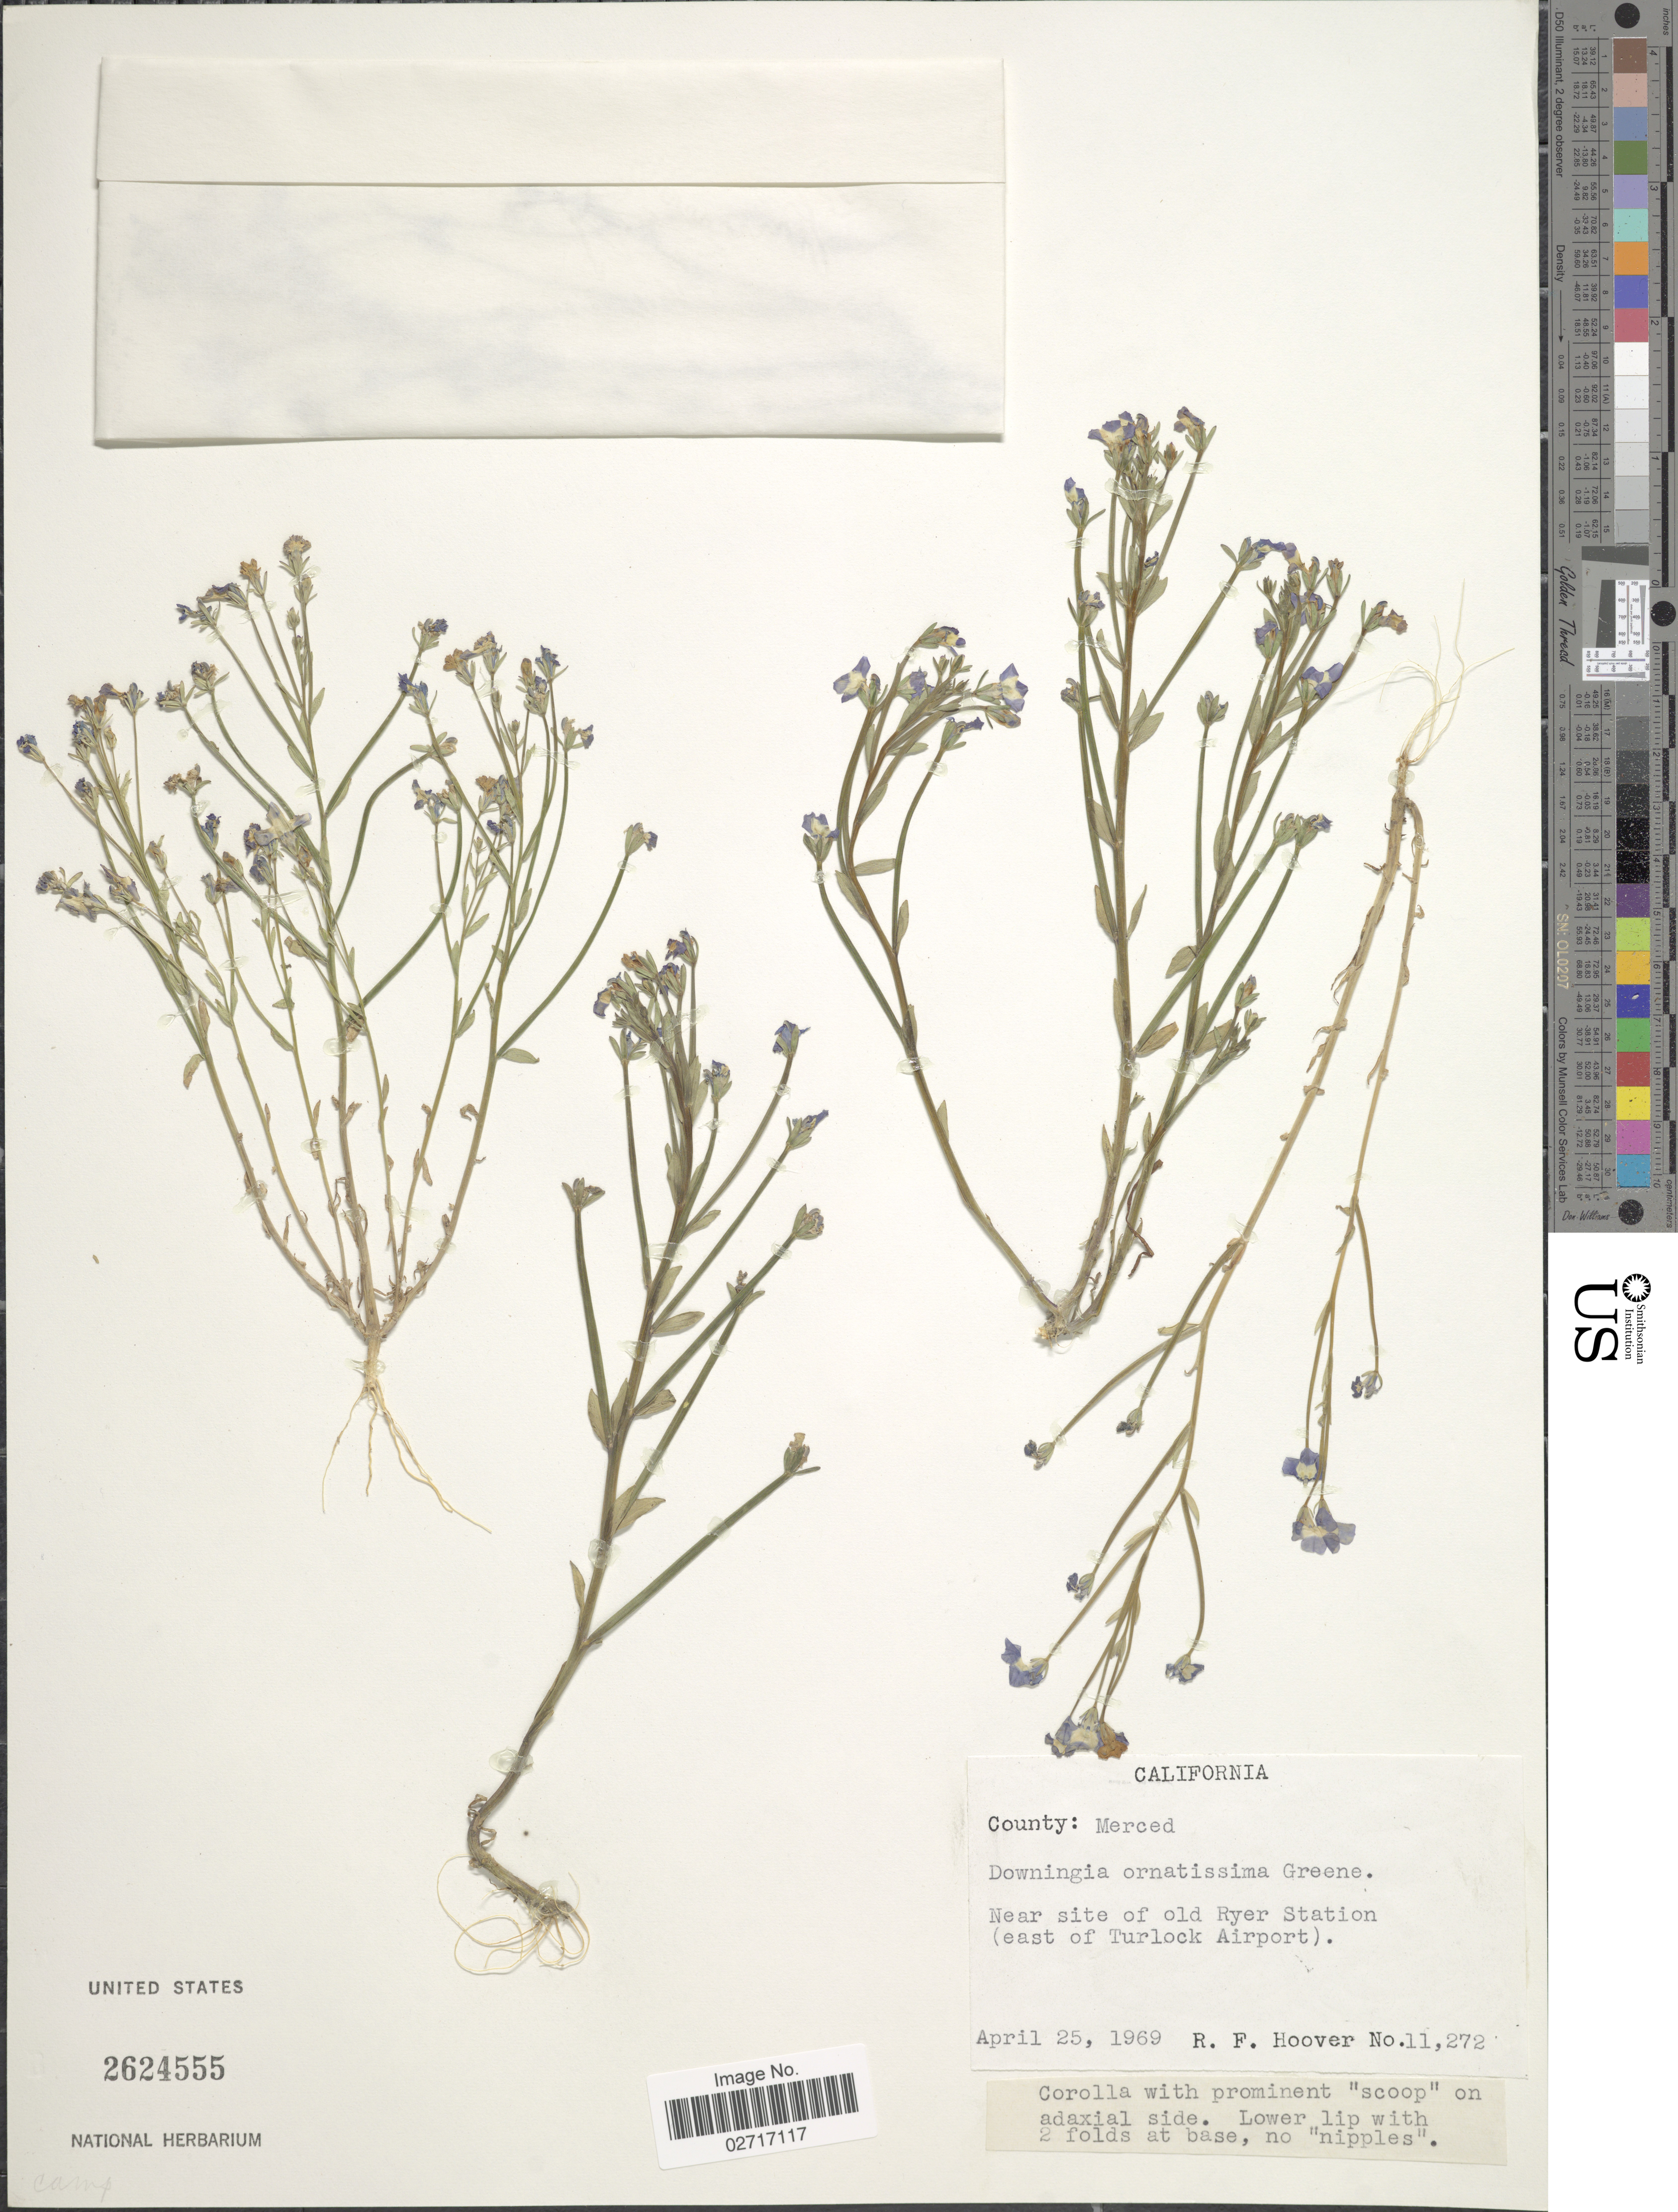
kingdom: Plantae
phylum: Tracheophyta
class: Magnoliopsida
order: Asterales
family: Campanulaceae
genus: Downingia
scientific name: Downingia ornatissima var. ornatissima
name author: Greene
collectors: R. F. Hoover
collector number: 11272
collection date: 1969-04-25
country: United States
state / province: California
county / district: Merced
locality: County: Merced. Near site of old Ryer Station (east of Turlock Airport)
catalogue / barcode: US 2624555